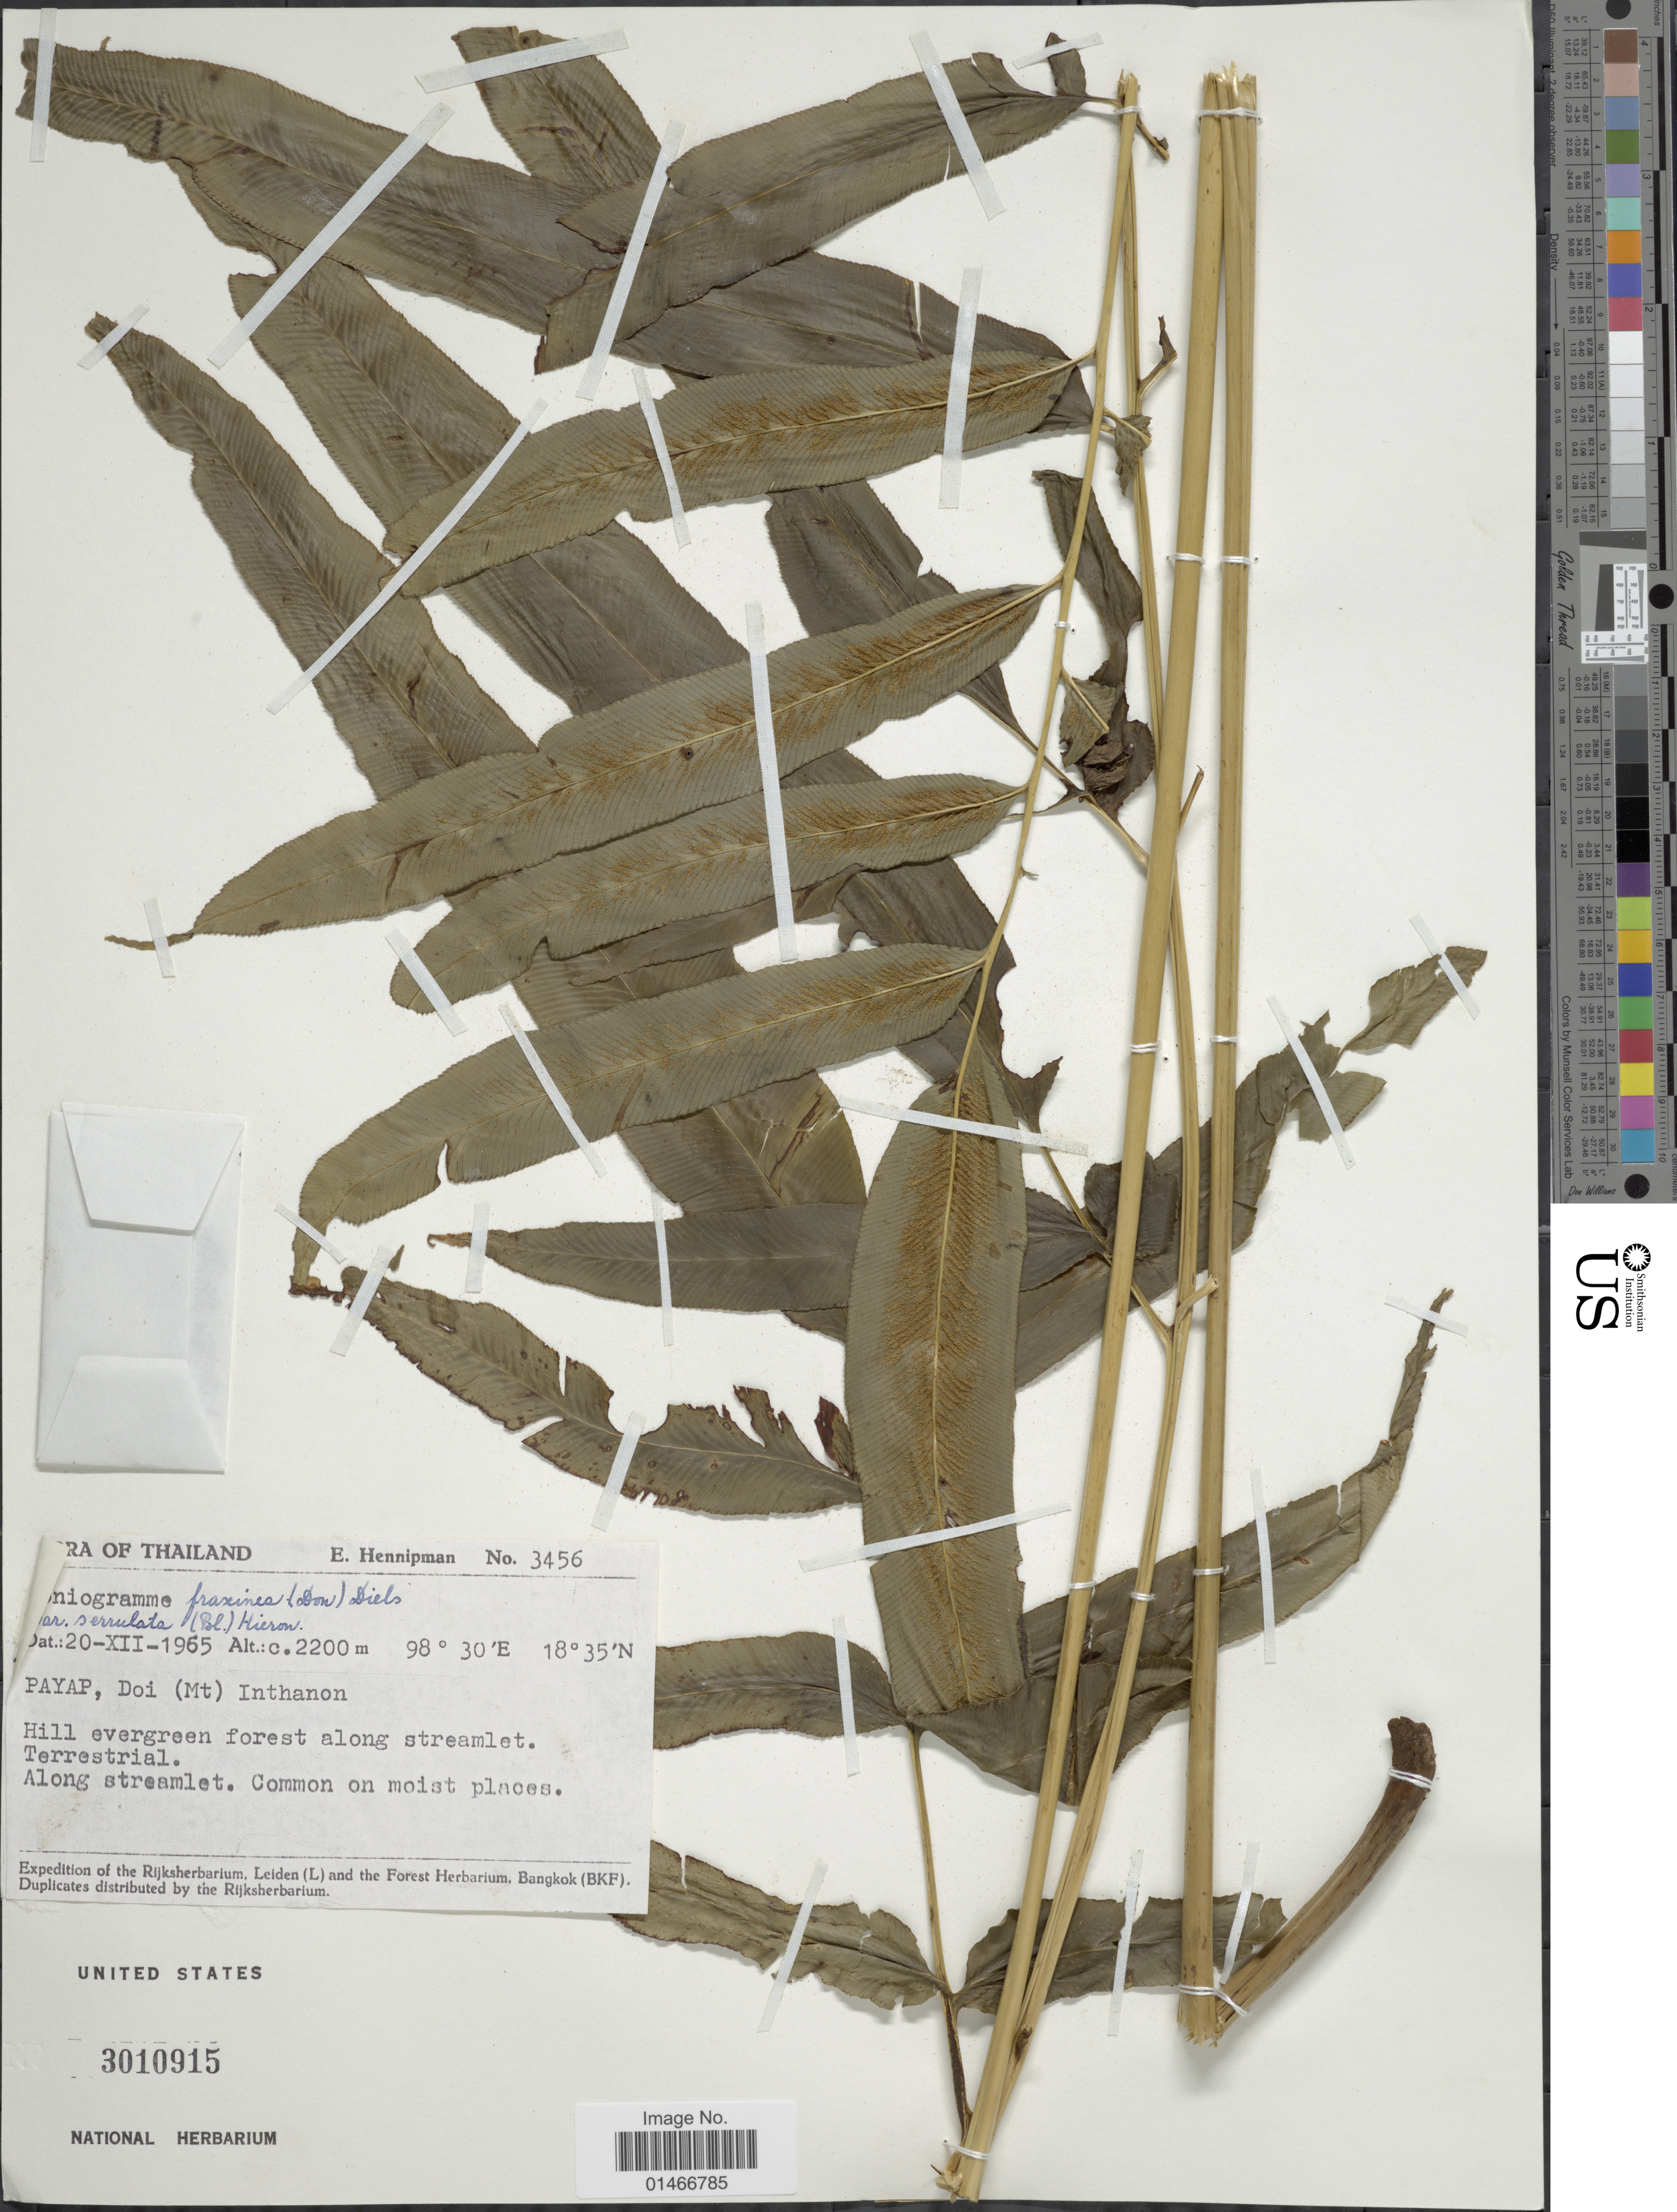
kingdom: Plantae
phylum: Tracheophyta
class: Polypodiopsida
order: Polypodiales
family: Pteridaceae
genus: Coniogramme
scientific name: Coniogramme fraxinea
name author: (D. Don) Diels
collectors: E. Hennipman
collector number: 3456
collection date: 1965-12-20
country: Thailand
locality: Payap, Doi (Mt) Inthanon.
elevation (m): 2200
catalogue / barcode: US 3010915